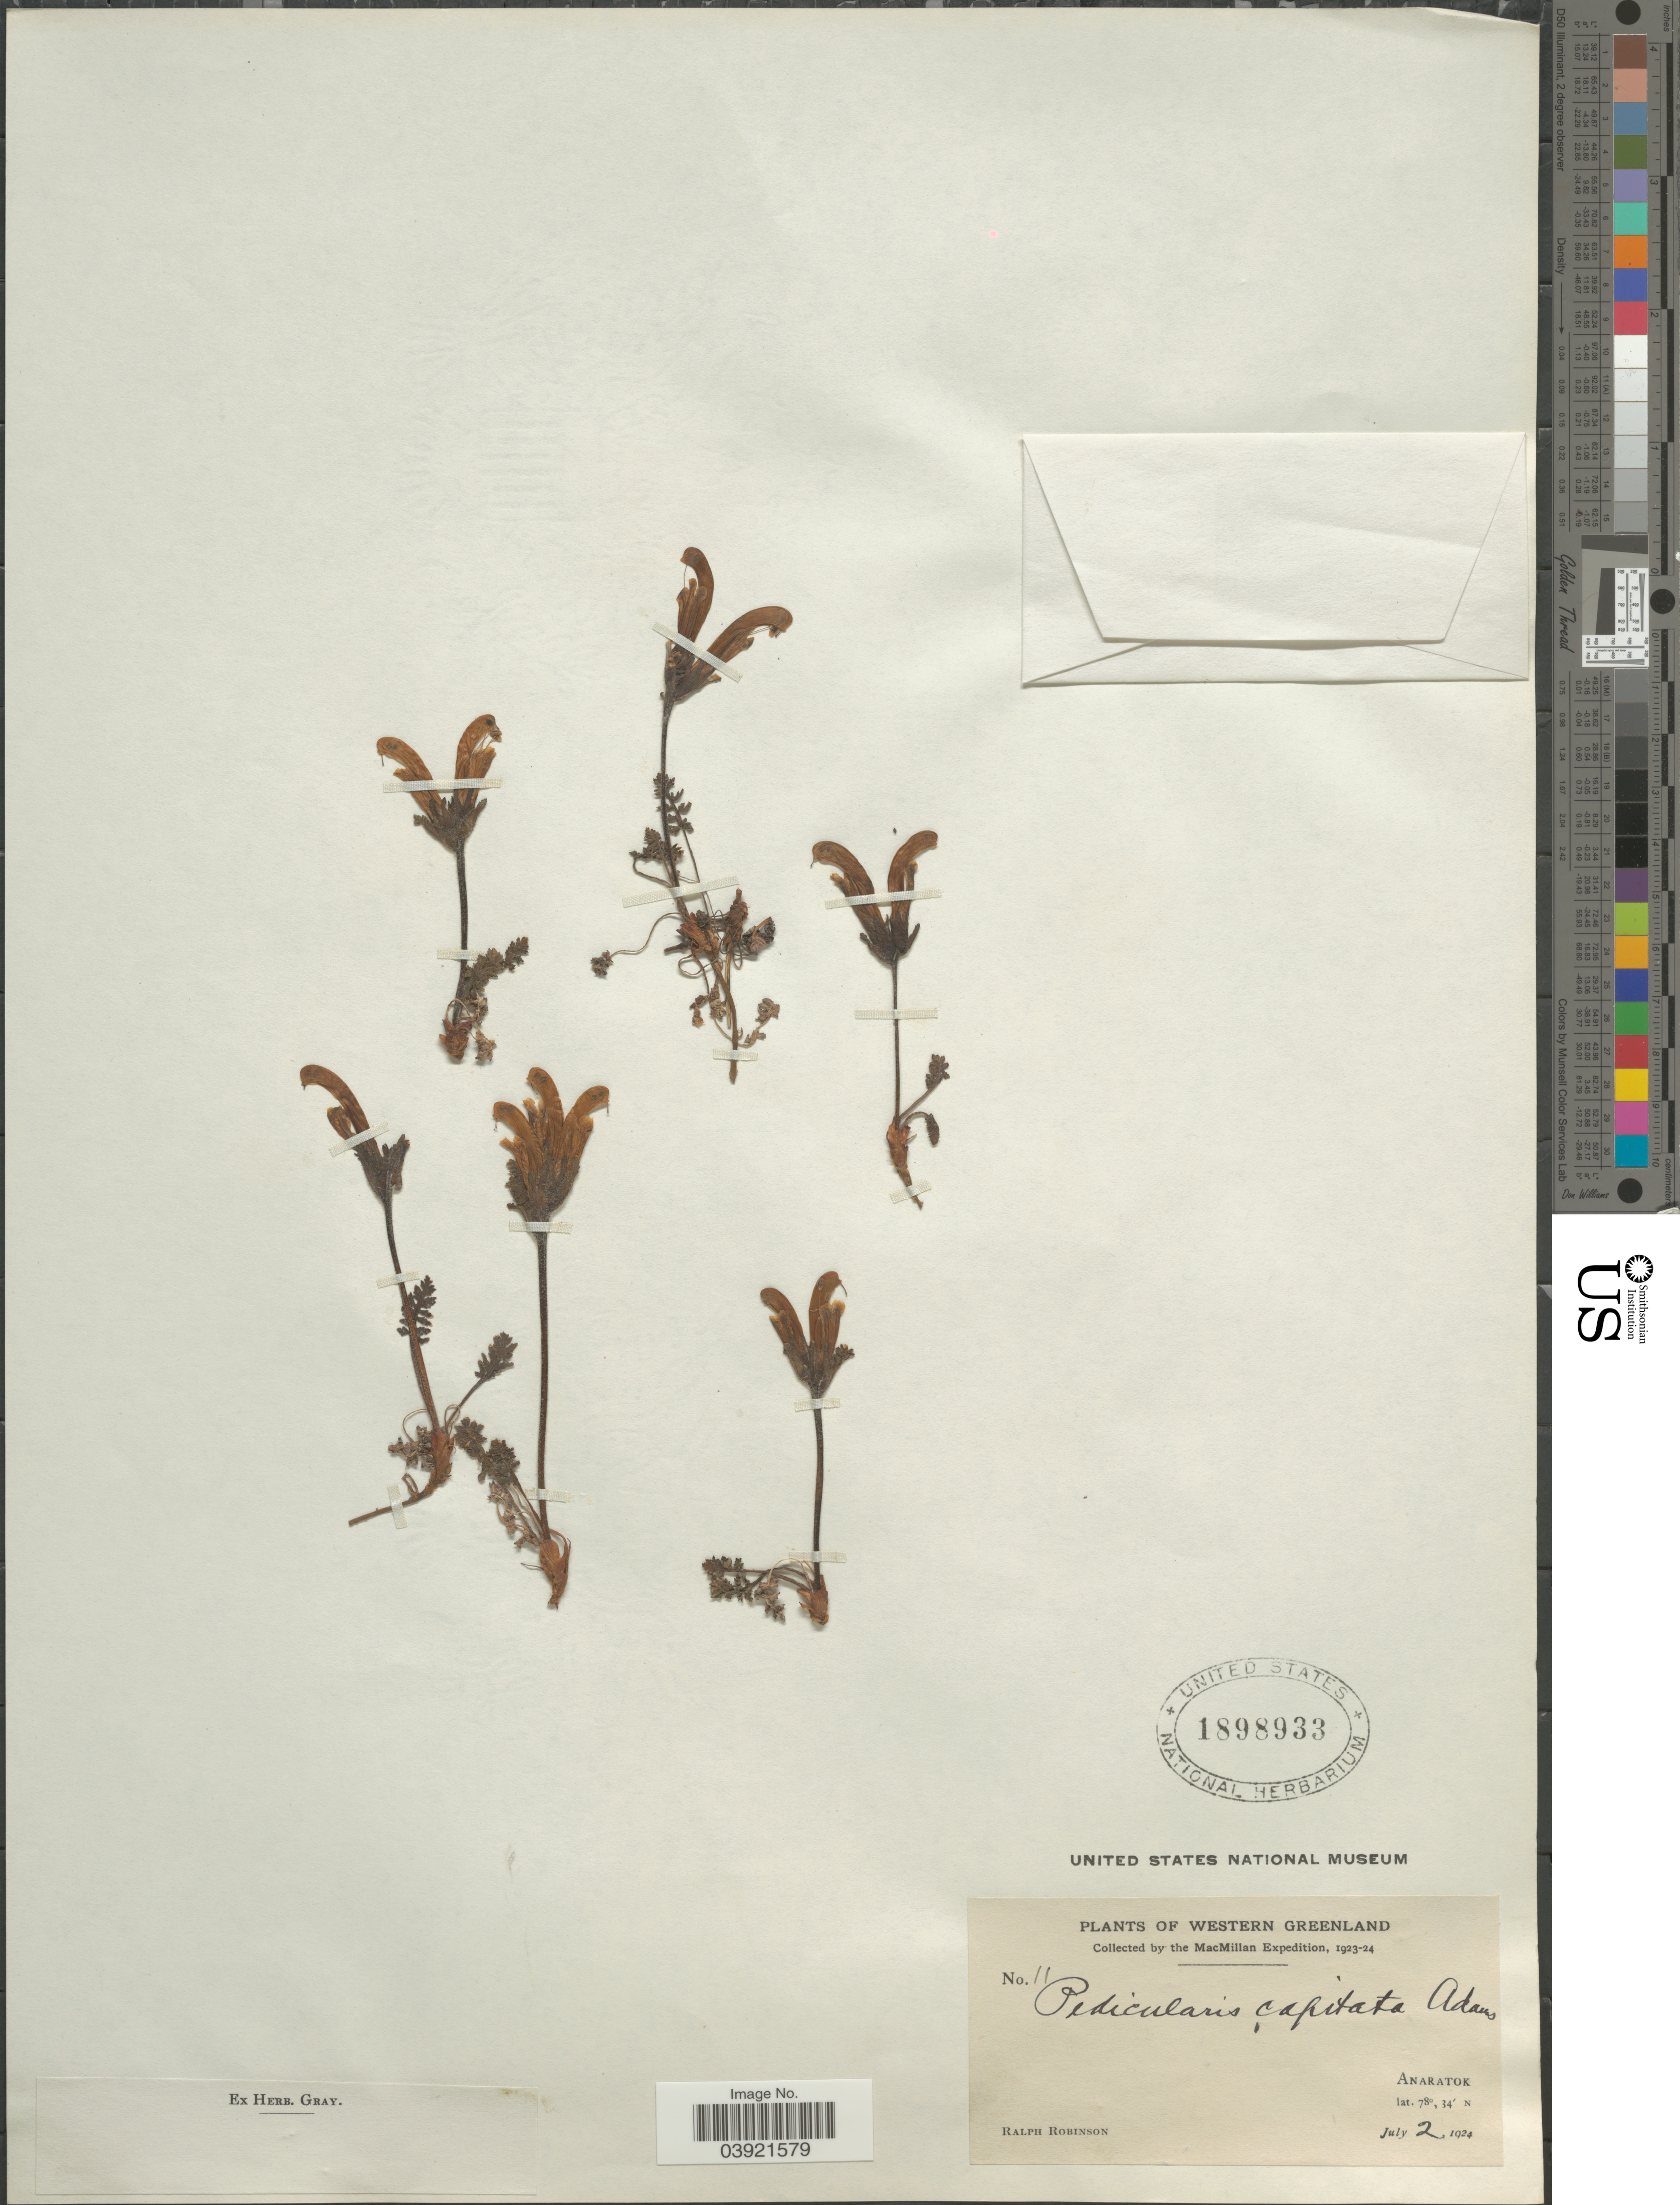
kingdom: Plantae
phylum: Tracheophyta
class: Magnoliopsida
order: Lamiales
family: Orobanchaceae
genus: Pedicularis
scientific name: Pedicularis capitata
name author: Adams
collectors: R. Robinson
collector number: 11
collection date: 1924-07-02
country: Greenland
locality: Western Greenland. Anaratok.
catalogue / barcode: US 1898933